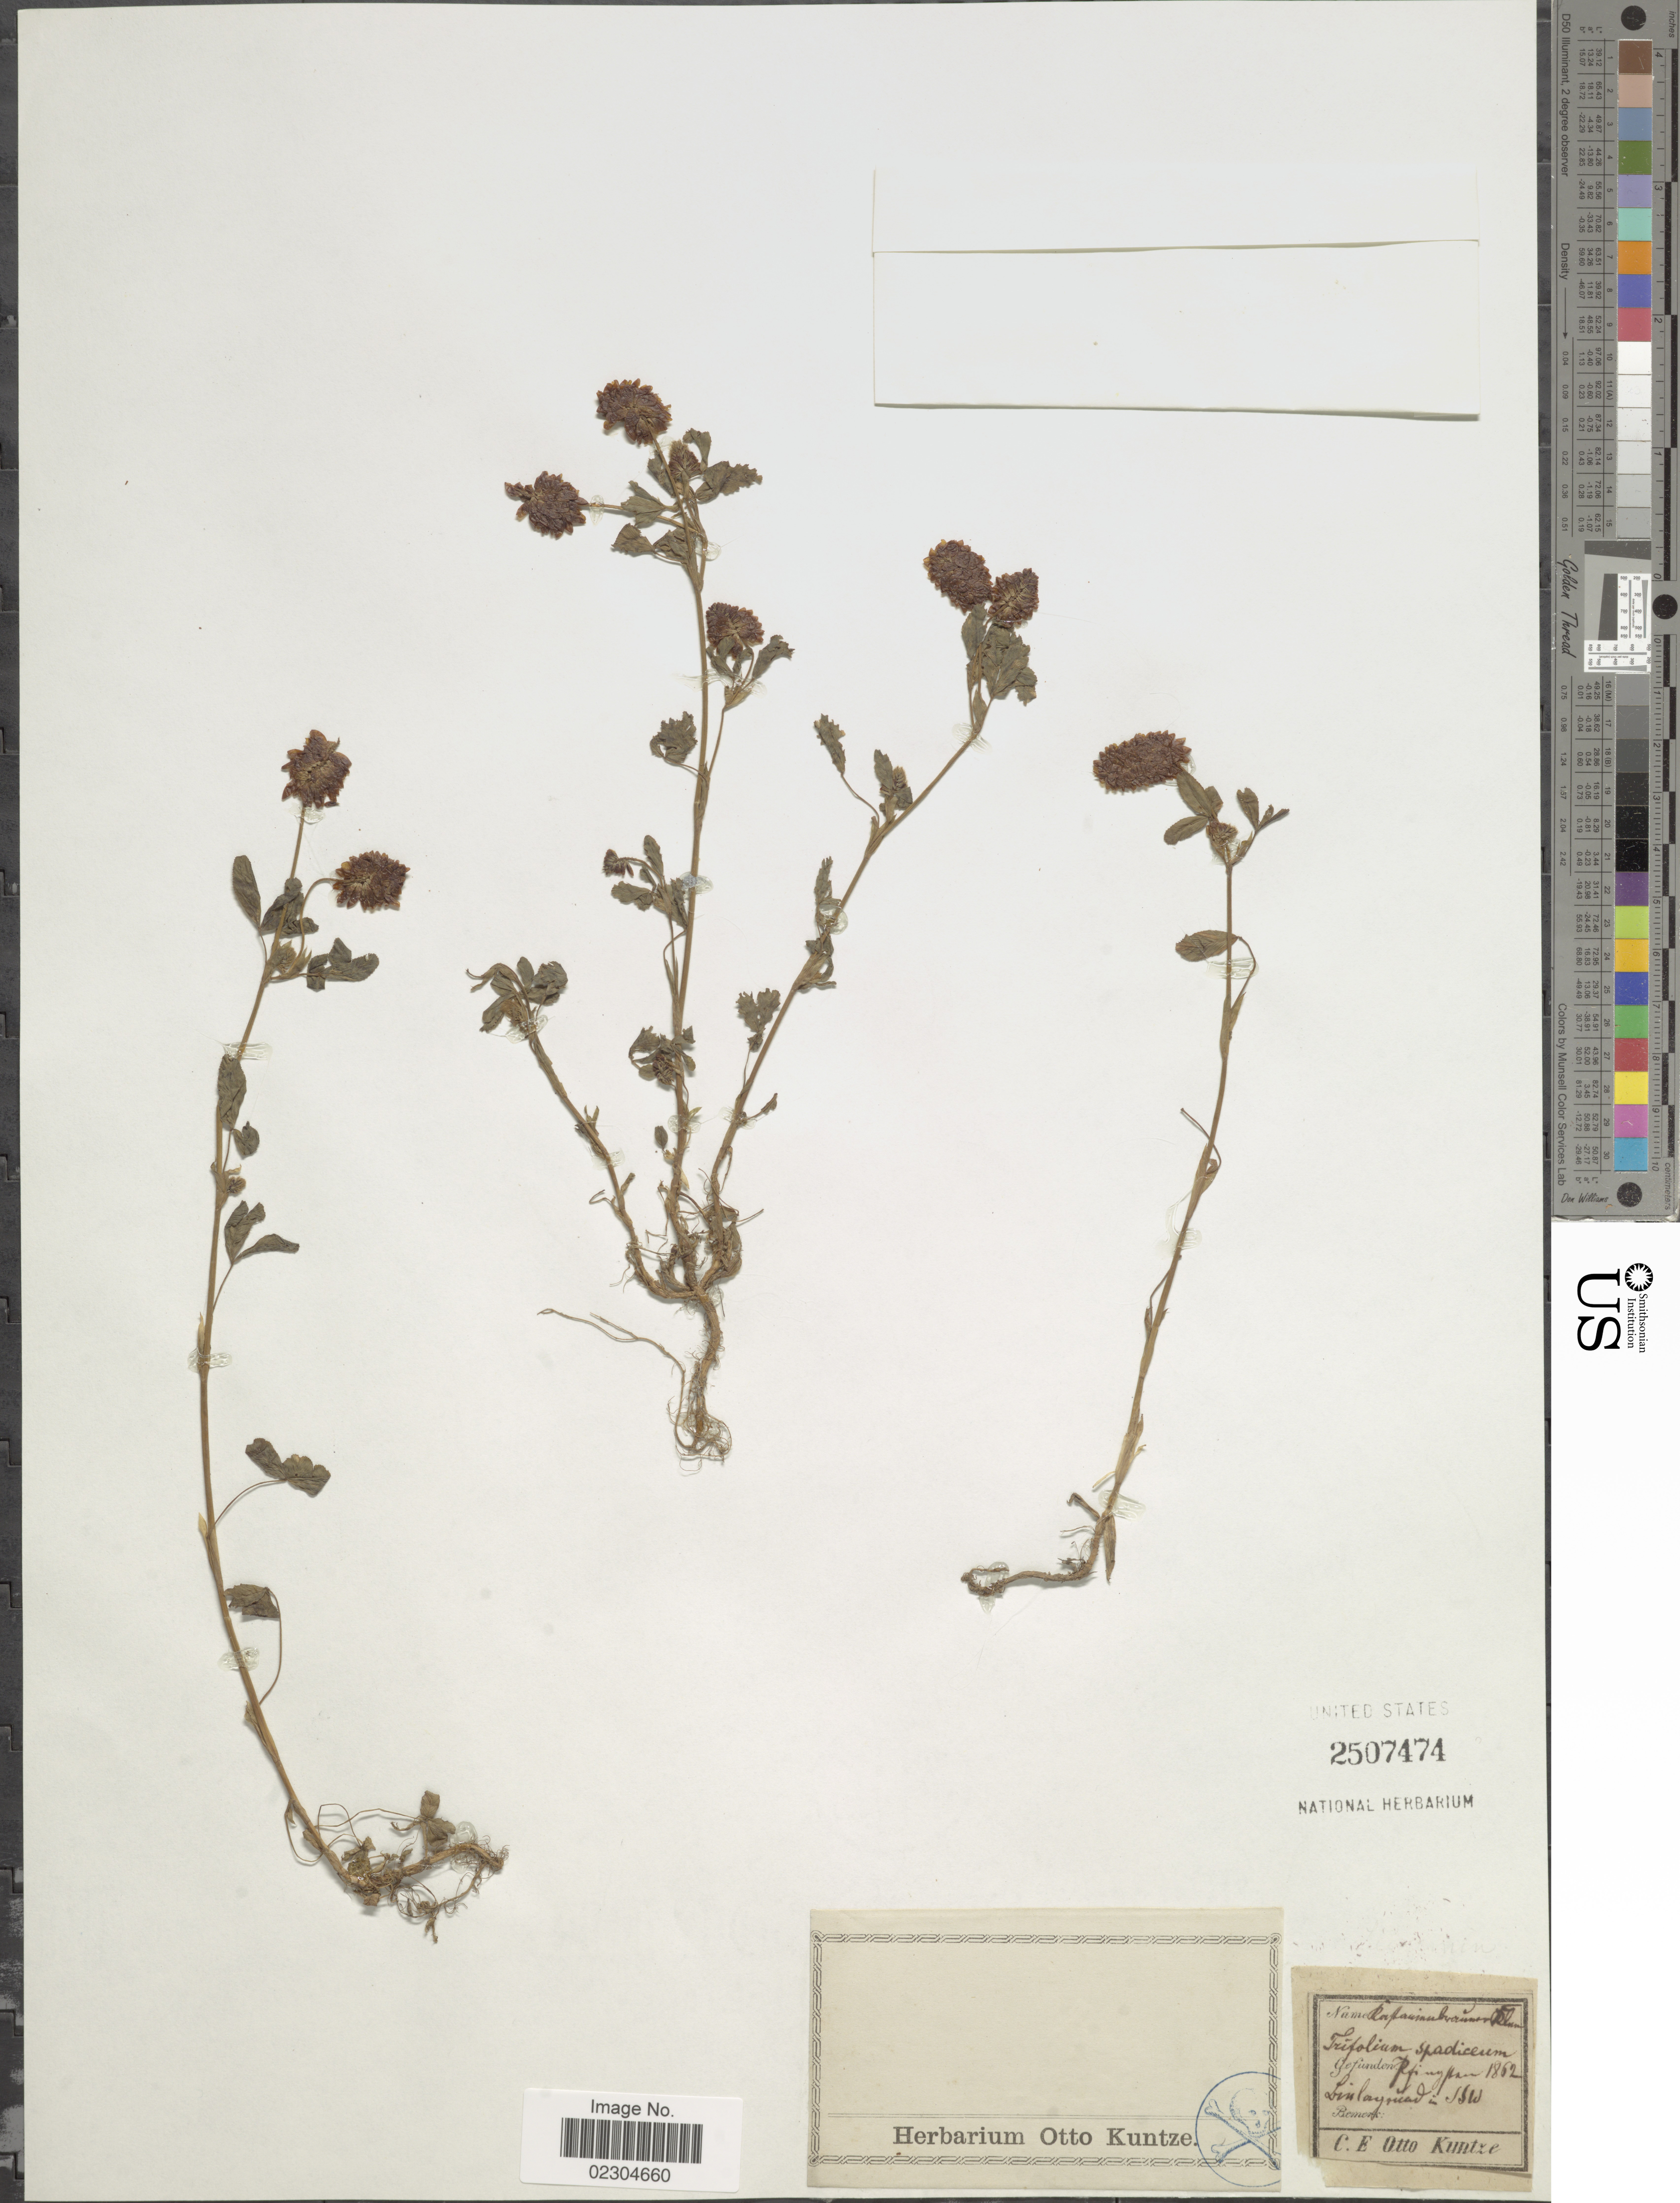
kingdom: Plantae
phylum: Tracheophyta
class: Magnoliopsida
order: Fabales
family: Fabaceae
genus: Trifolium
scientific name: Trifolium spadiceum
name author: L.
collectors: C.E.O. Kuntze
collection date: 1862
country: Germany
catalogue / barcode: US 2507474